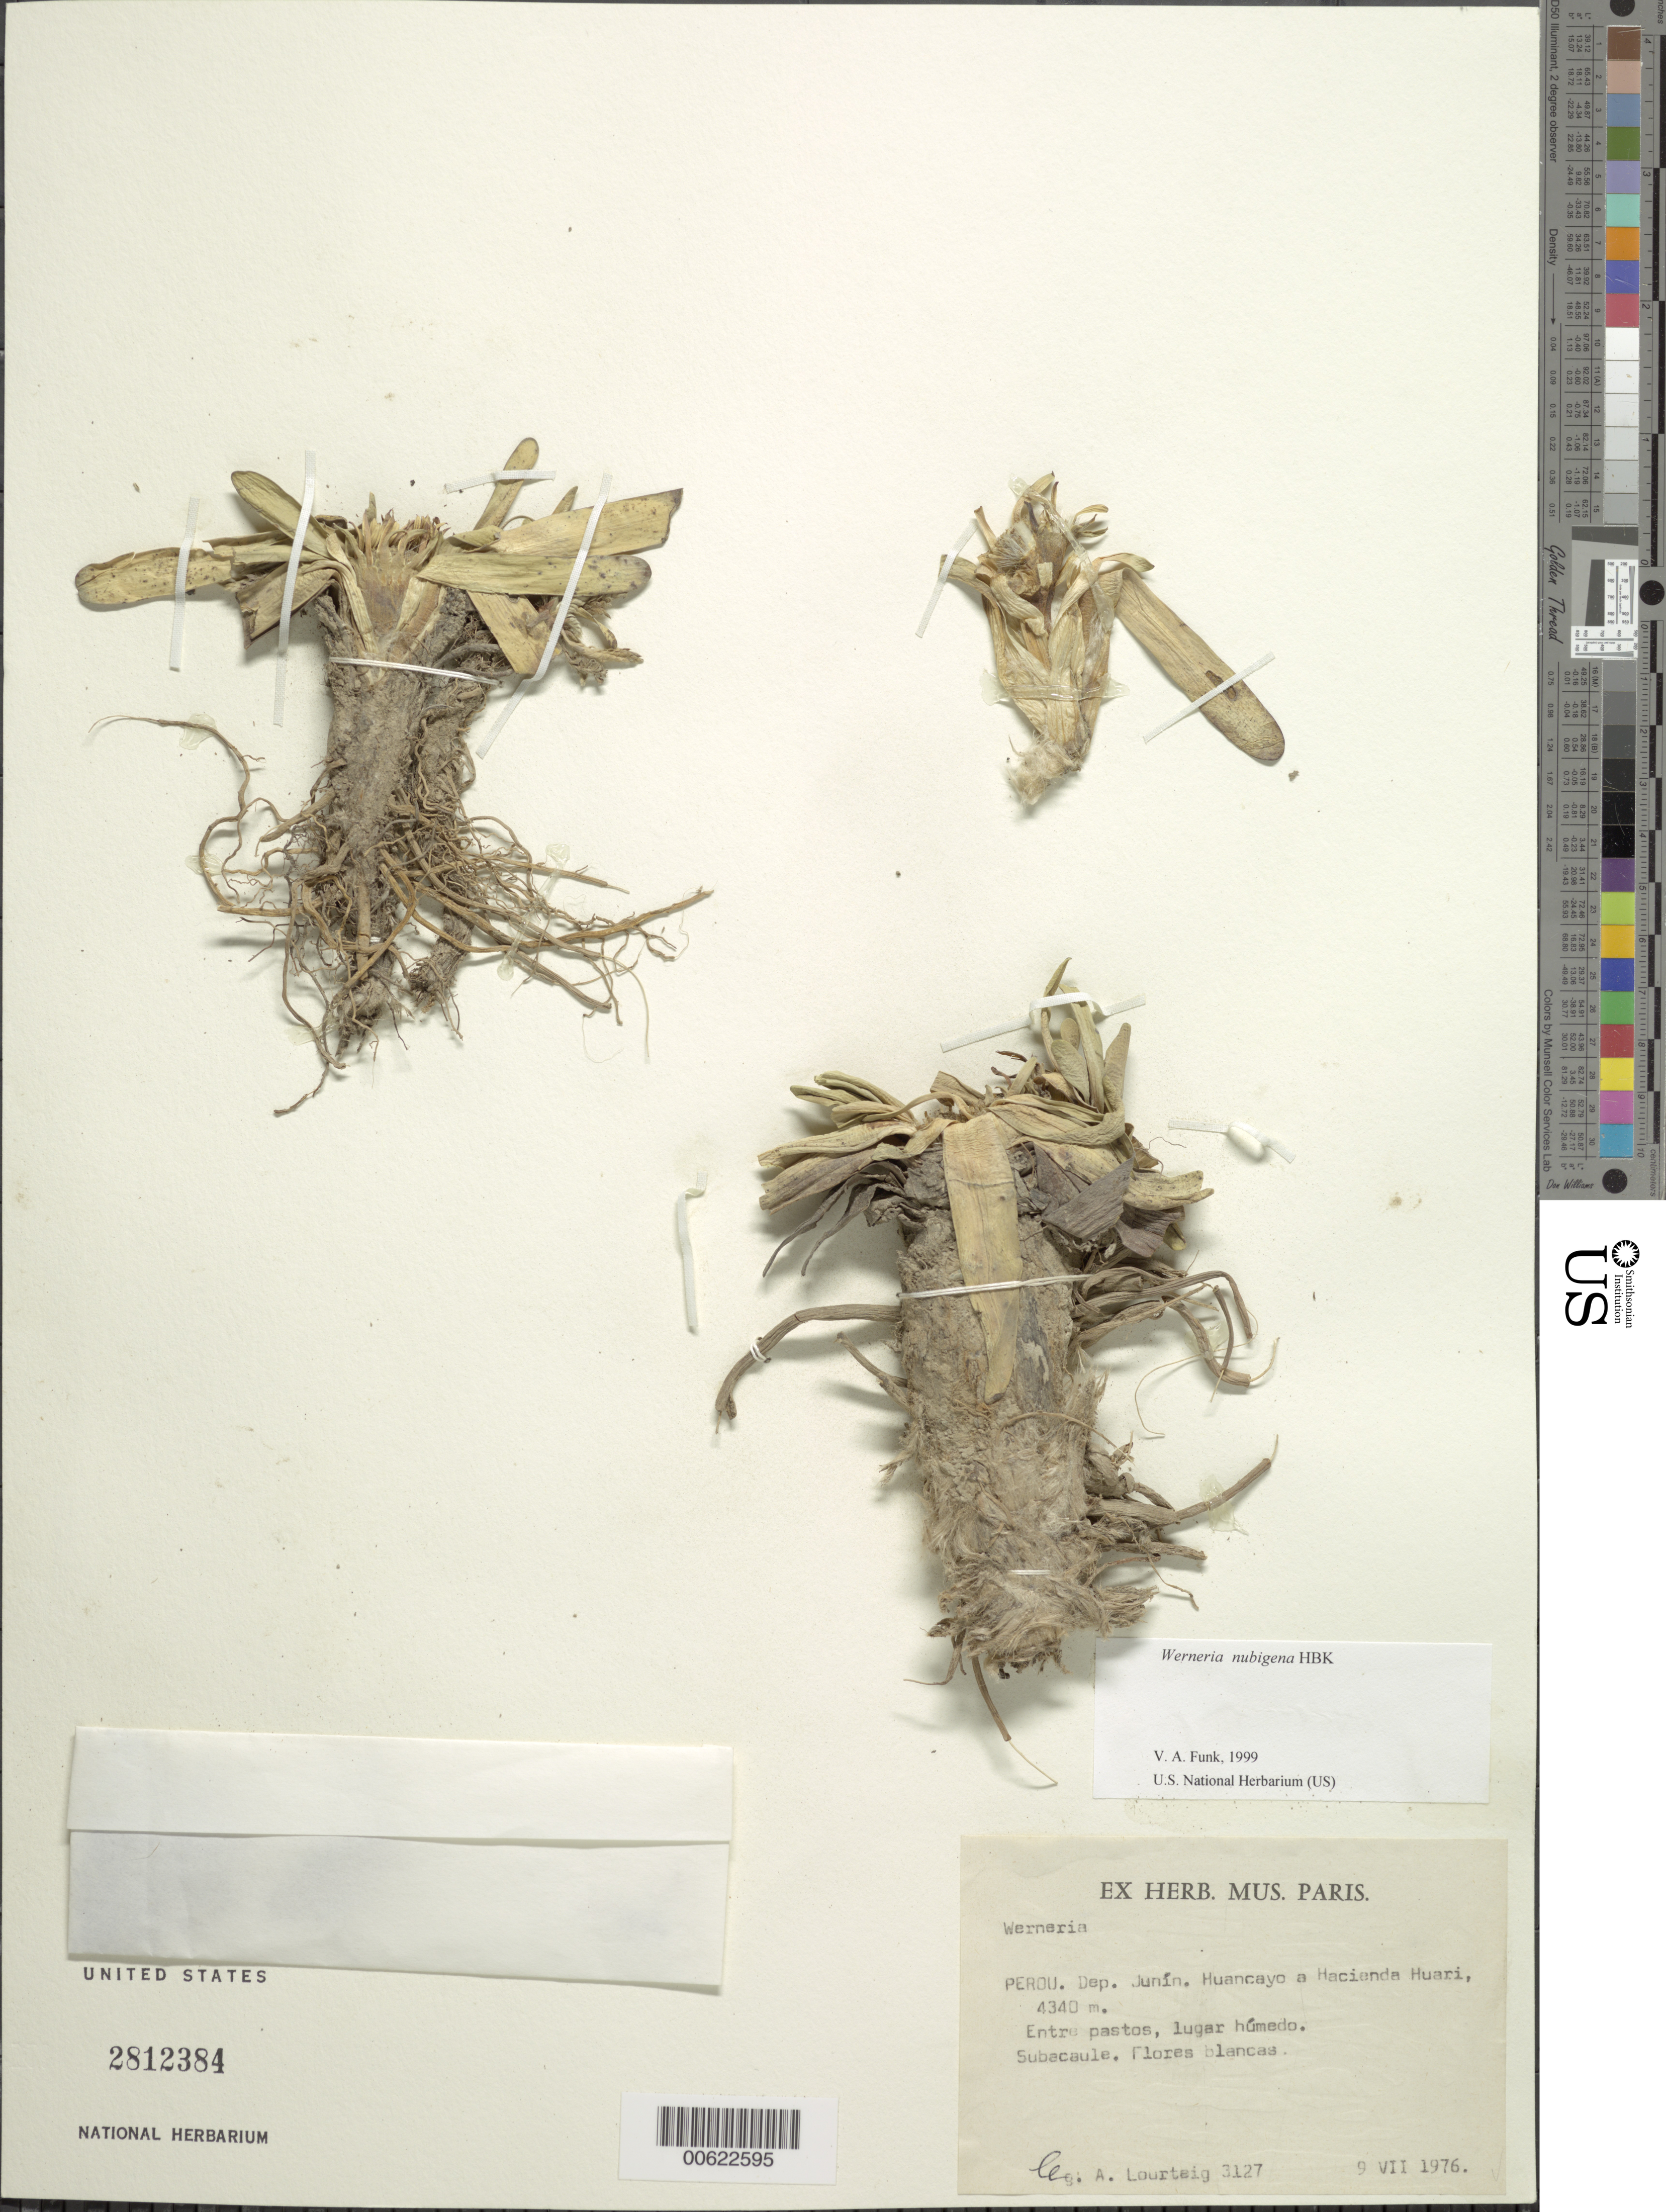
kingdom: Plantae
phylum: Tracheophyta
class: Magnoliopsida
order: Asterales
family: Asteraceae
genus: Werneria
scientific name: Werneria nubigena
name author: Kunth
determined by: Funk, Vicki A., (BOT), Smithsonian Institution - National Museum of Natural History (UNITED STATES)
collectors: A. Lourteig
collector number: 3127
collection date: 1976-07-09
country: Peru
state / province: Junín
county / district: Huancayo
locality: Huancayo a Hacienda Huari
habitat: Entre pastos, lugar húmedo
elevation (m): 4340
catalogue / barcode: US 2812384